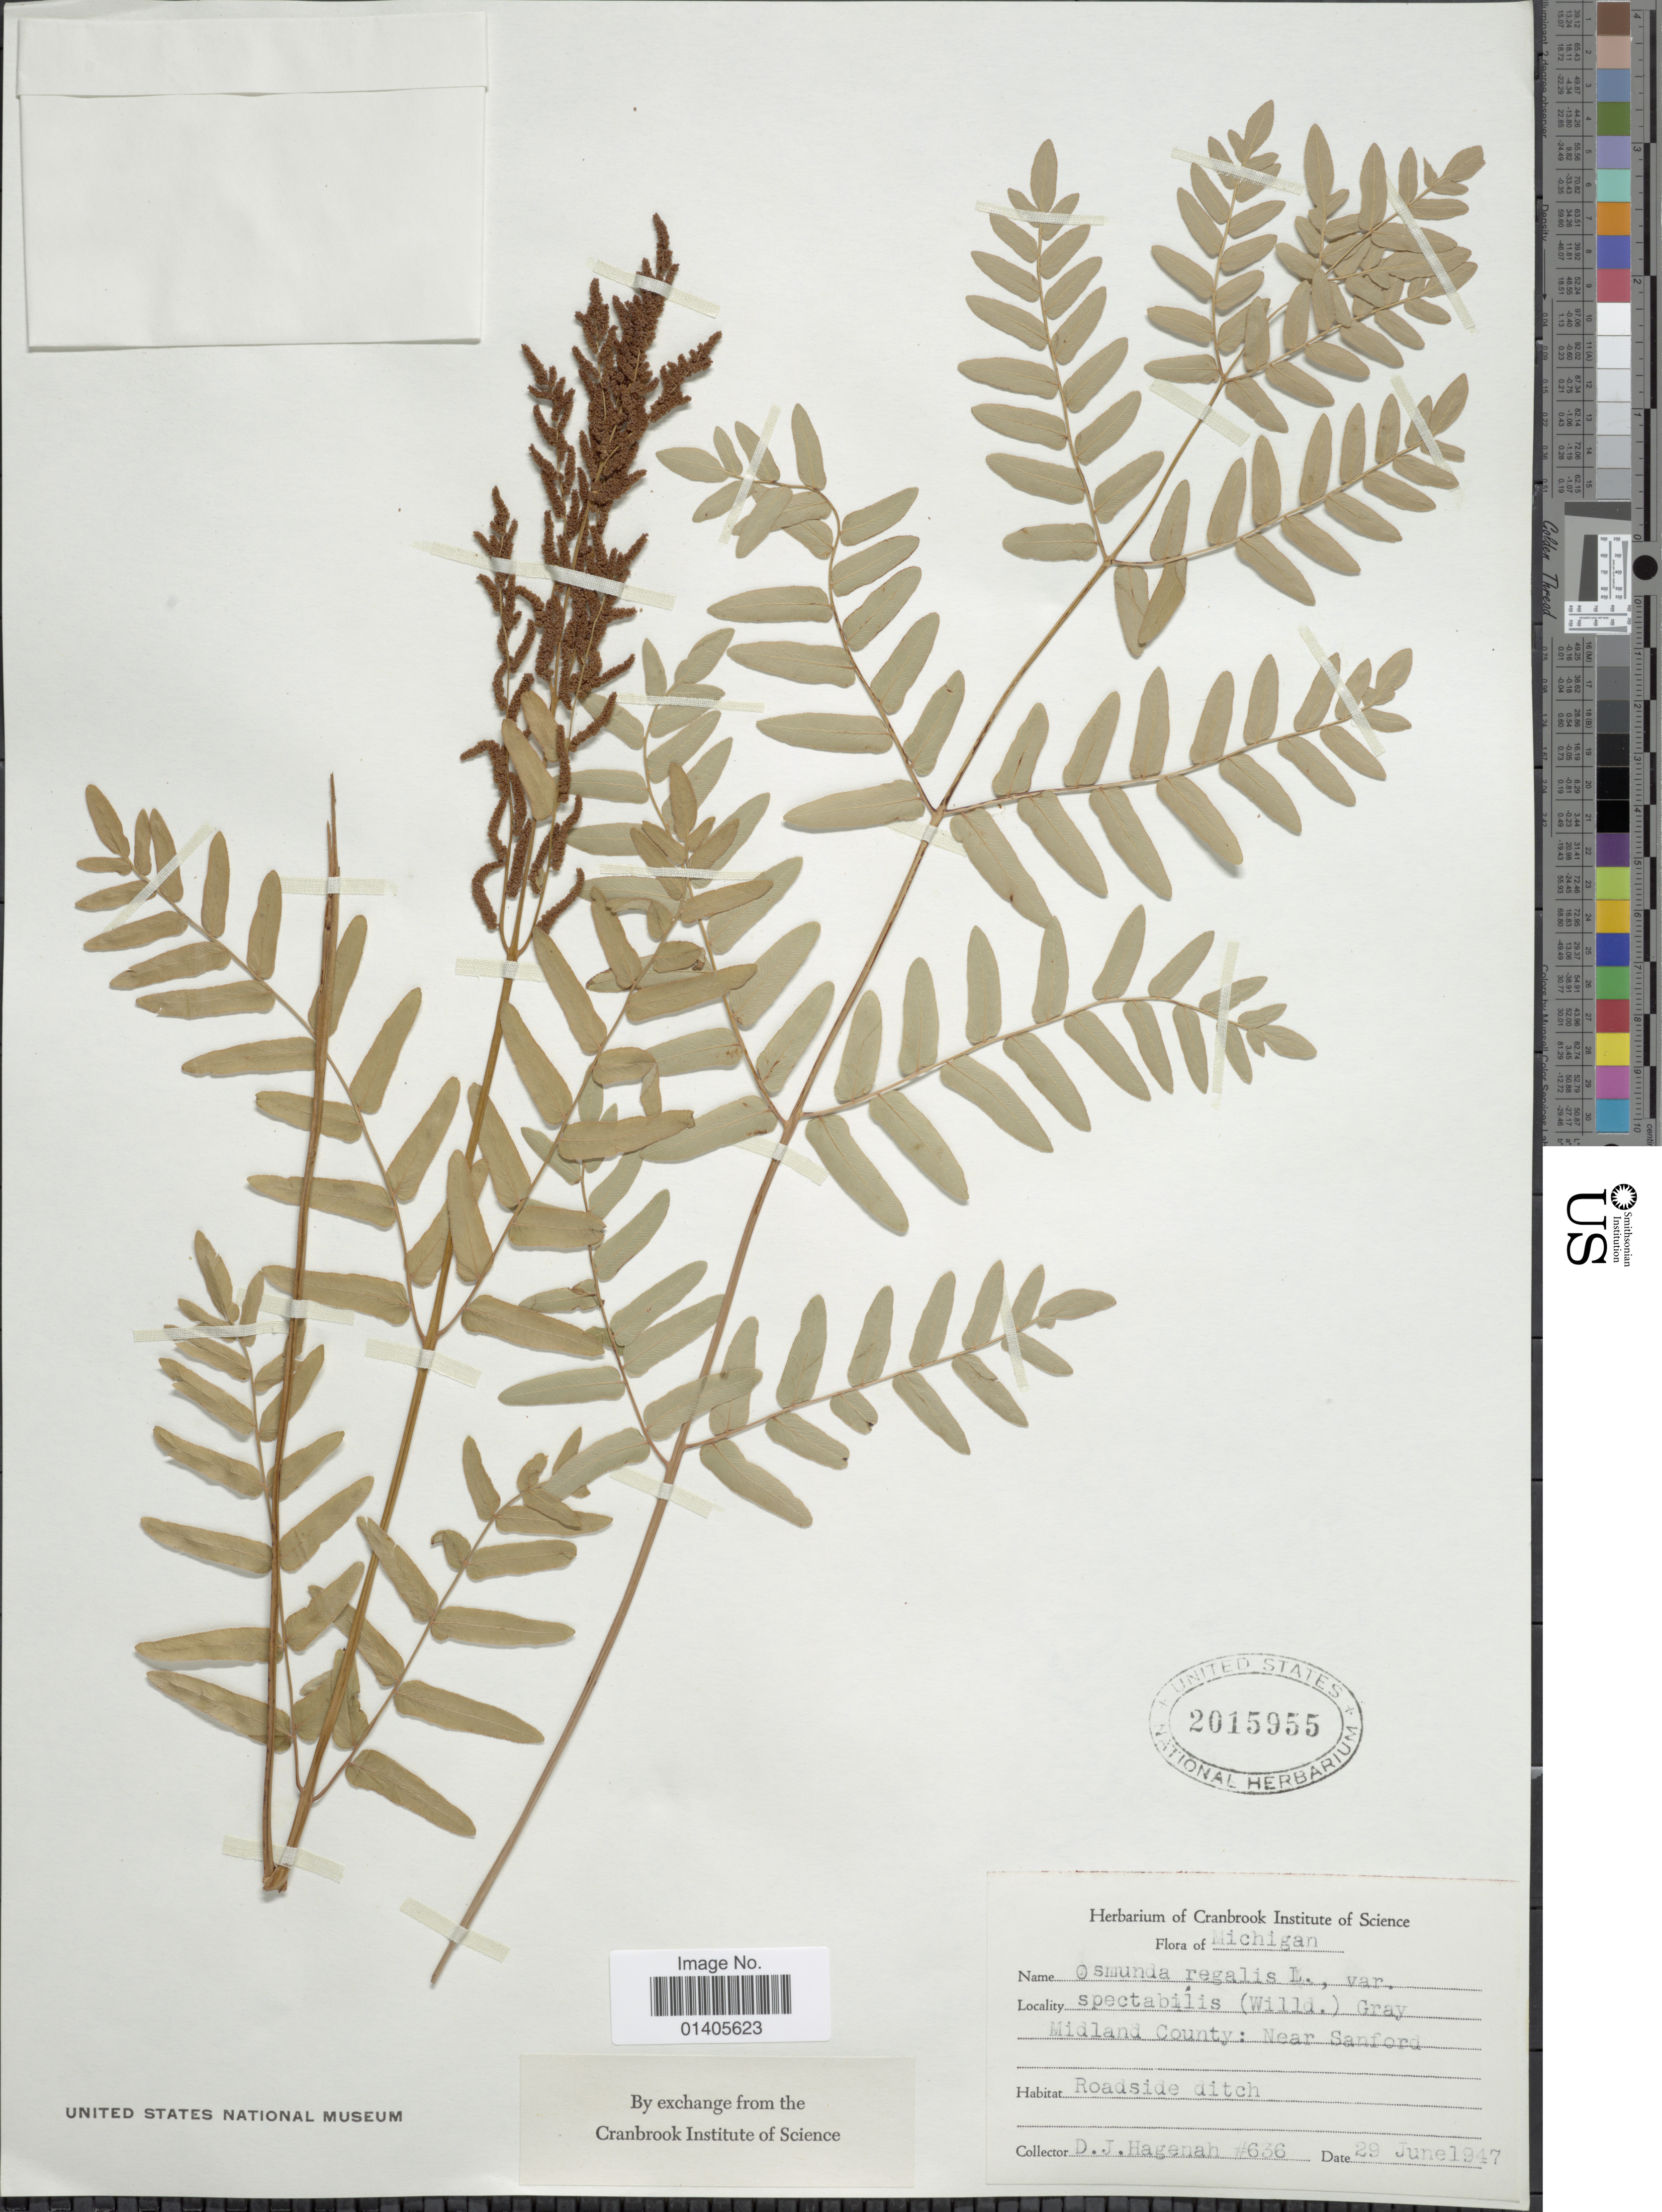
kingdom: Plantae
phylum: Tracheophyta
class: Polypodiopsida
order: Osmundales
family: Osmundaceae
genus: Osmunda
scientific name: Osmunda regalis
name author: L.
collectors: D. Hagenah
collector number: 636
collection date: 1947-06-29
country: United States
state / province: Michigan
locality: Midland County: Near Sanford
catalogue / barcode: US 2015955